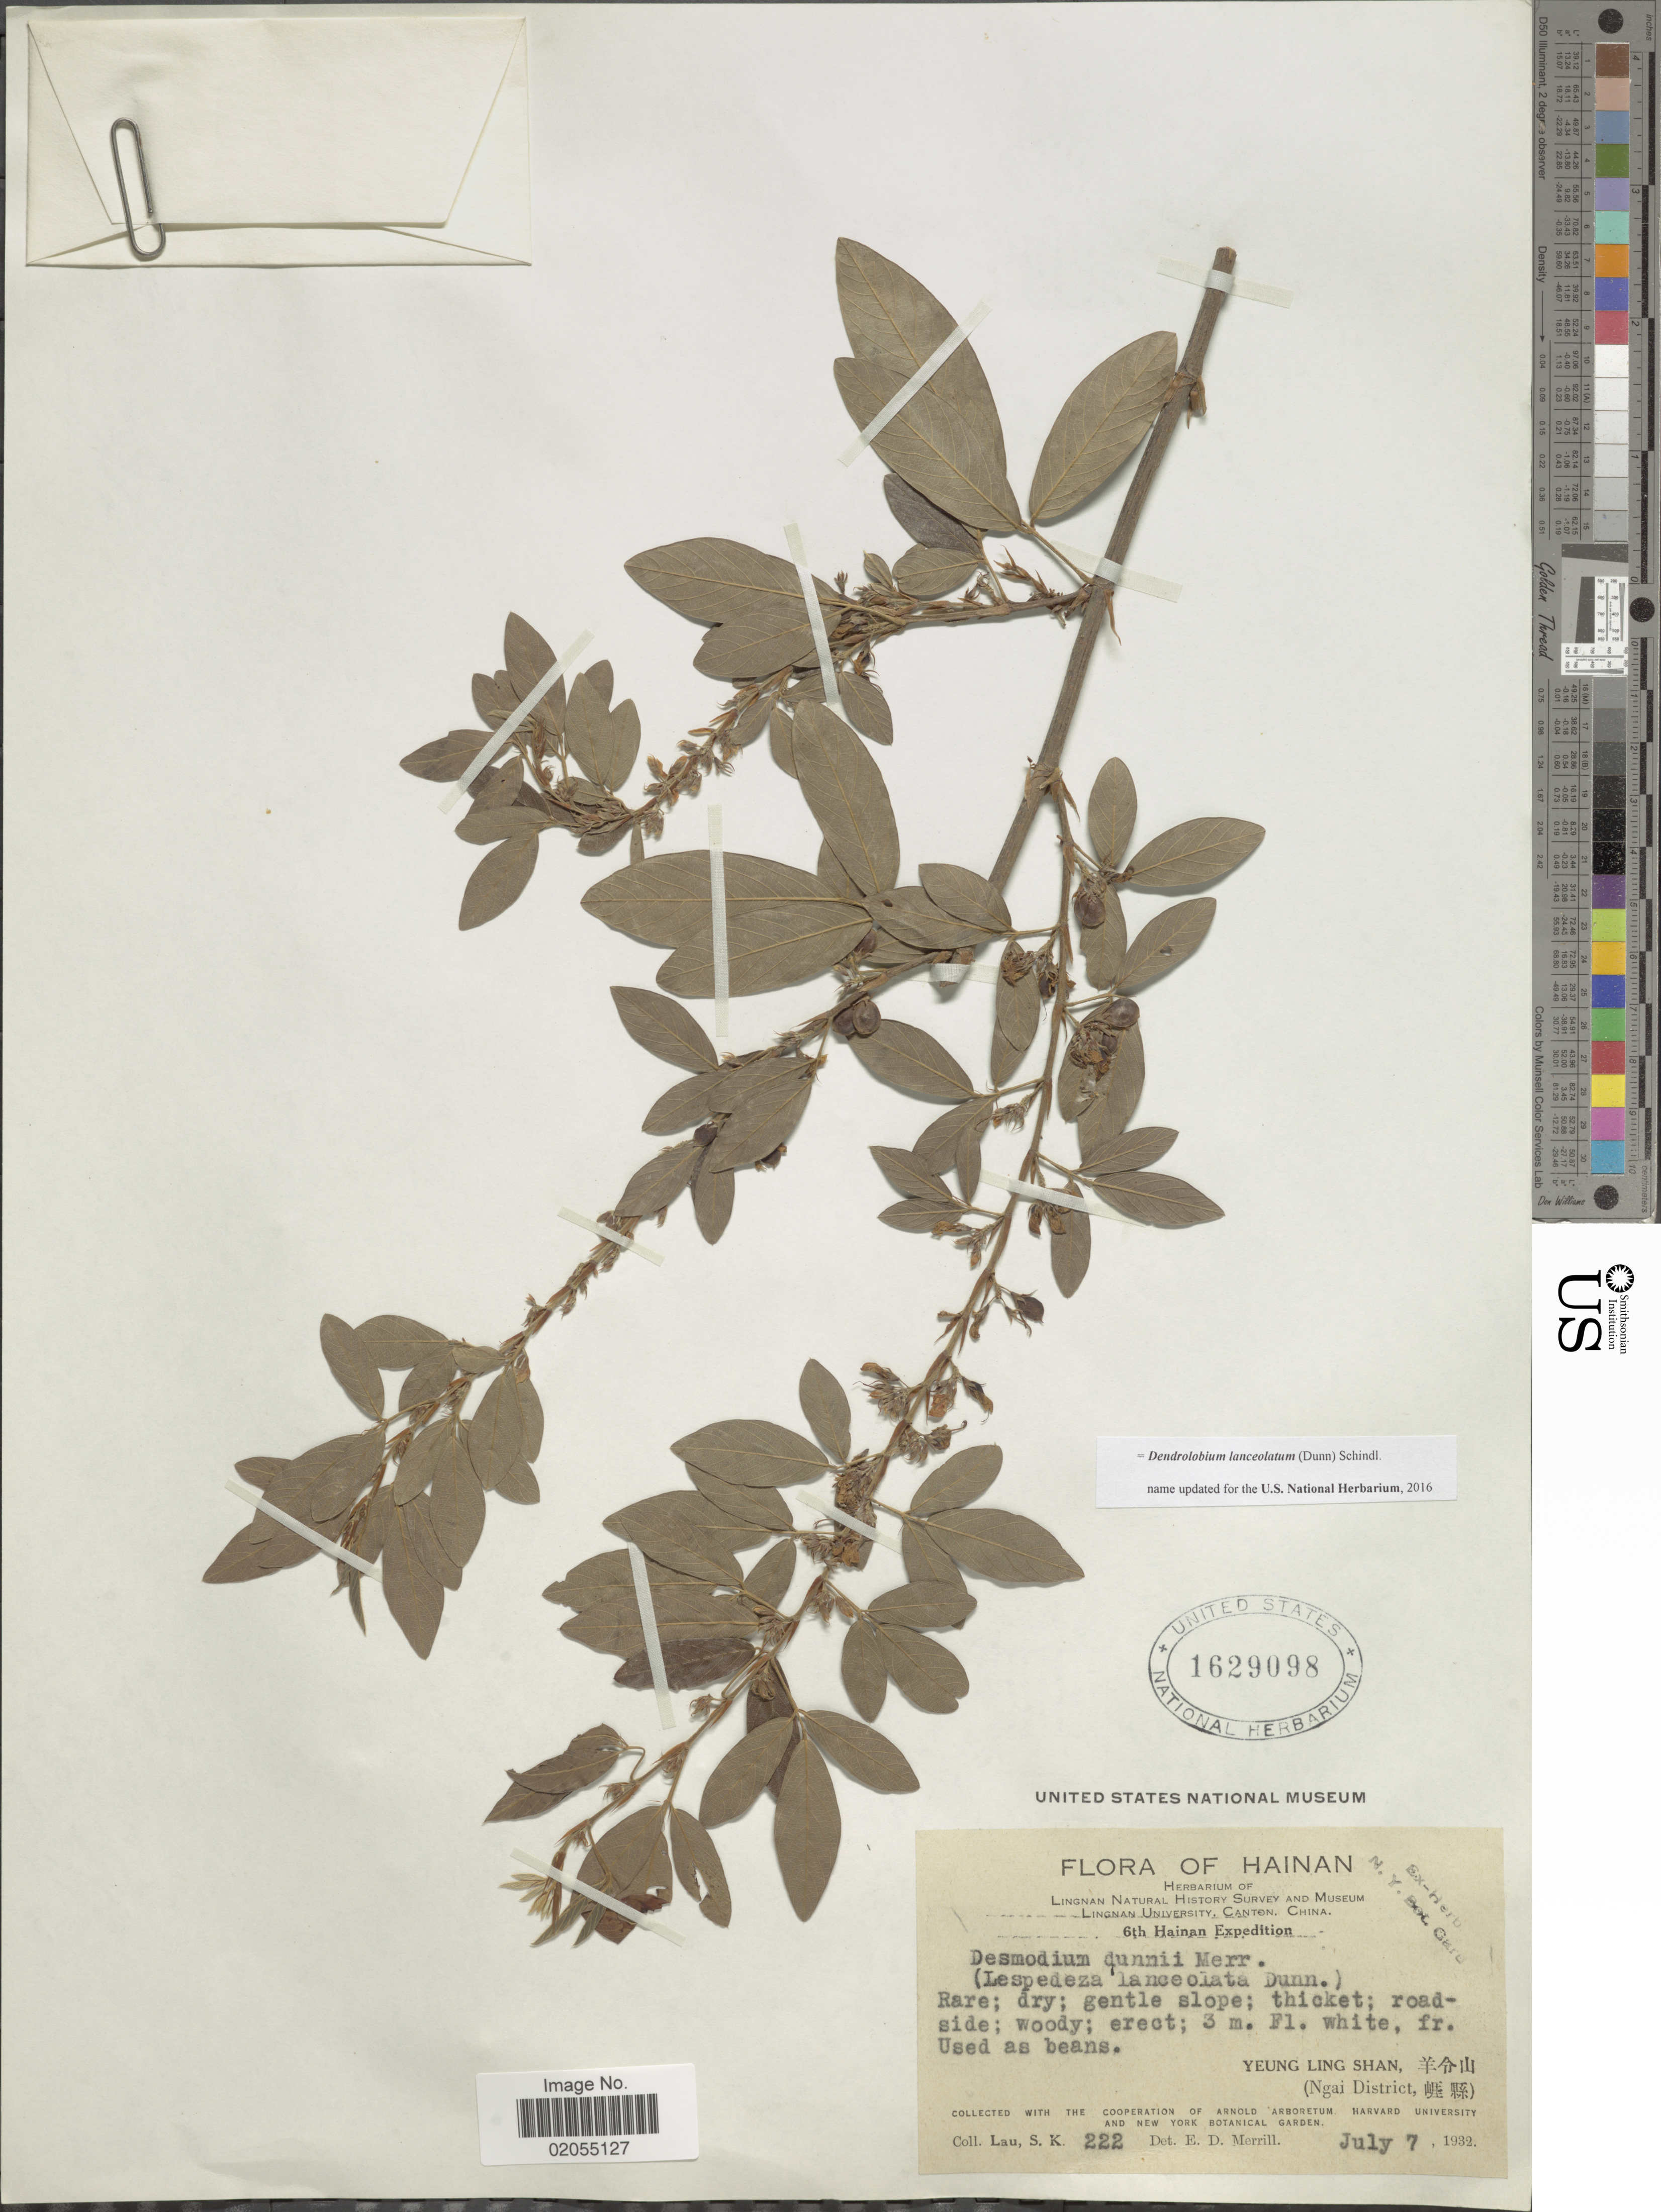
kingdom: Plantae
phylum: Tracheophyta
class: Magnoliopsida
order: Fabales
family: Fabaceae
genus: Dendrolobium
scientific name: Dendrolobium lanceolatum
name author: Schindl.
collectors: S. K. Lau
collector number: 222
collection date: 1932-07-07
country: China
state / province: Hainan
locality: Yeung Ling Shan. (Ngai District)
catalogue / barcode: US 1629098